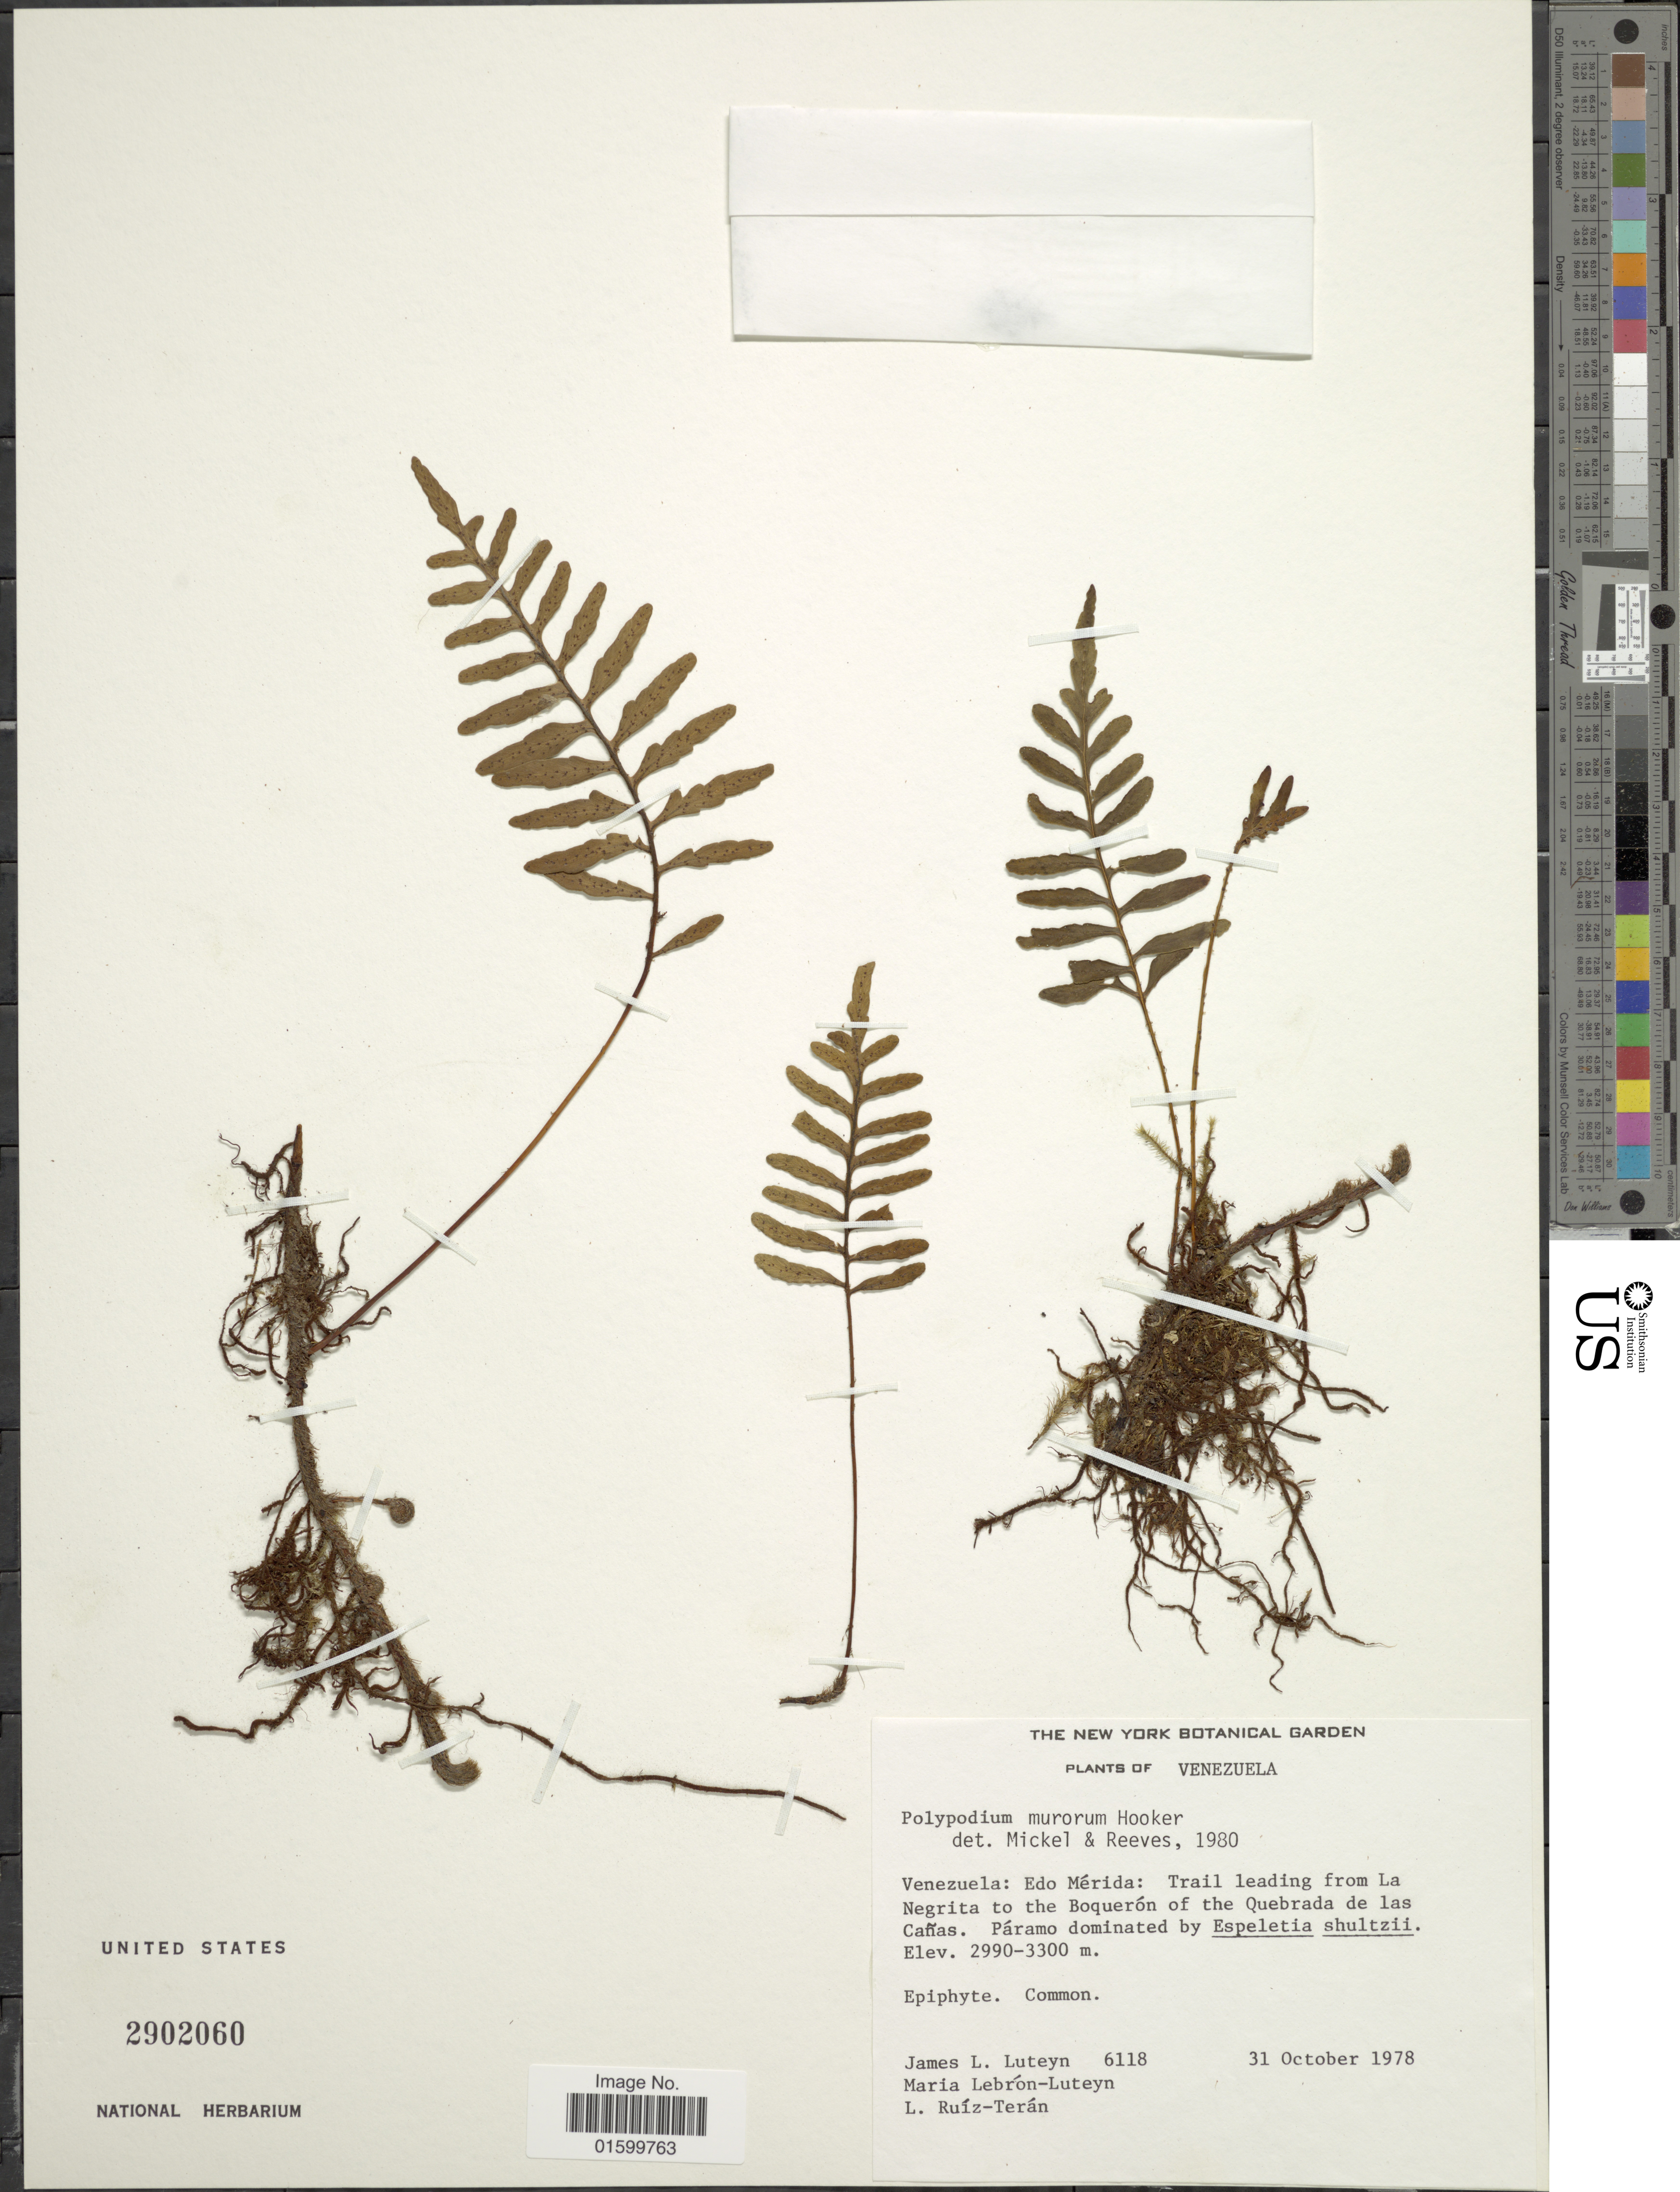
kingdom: Plantae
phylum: Tracheophyta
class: Polypodiopsida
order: Polypodiales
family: Polypodiaceae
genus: Pleopeltis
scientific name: Pleopeltis murorum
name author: (Hook.) A.R. Sm. & Tejero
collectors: J. L. Luteyn, M. L. Lebrón-Luteyn & L. E. Ruíz-Terán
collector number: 6118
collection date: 1978-10-31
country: Venezuela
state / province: Mérida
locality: Edo Merida: trail leading from La Negrita to the Boqueron of the Quebrada de las Canas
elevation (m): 2990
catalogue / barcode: US 2902060